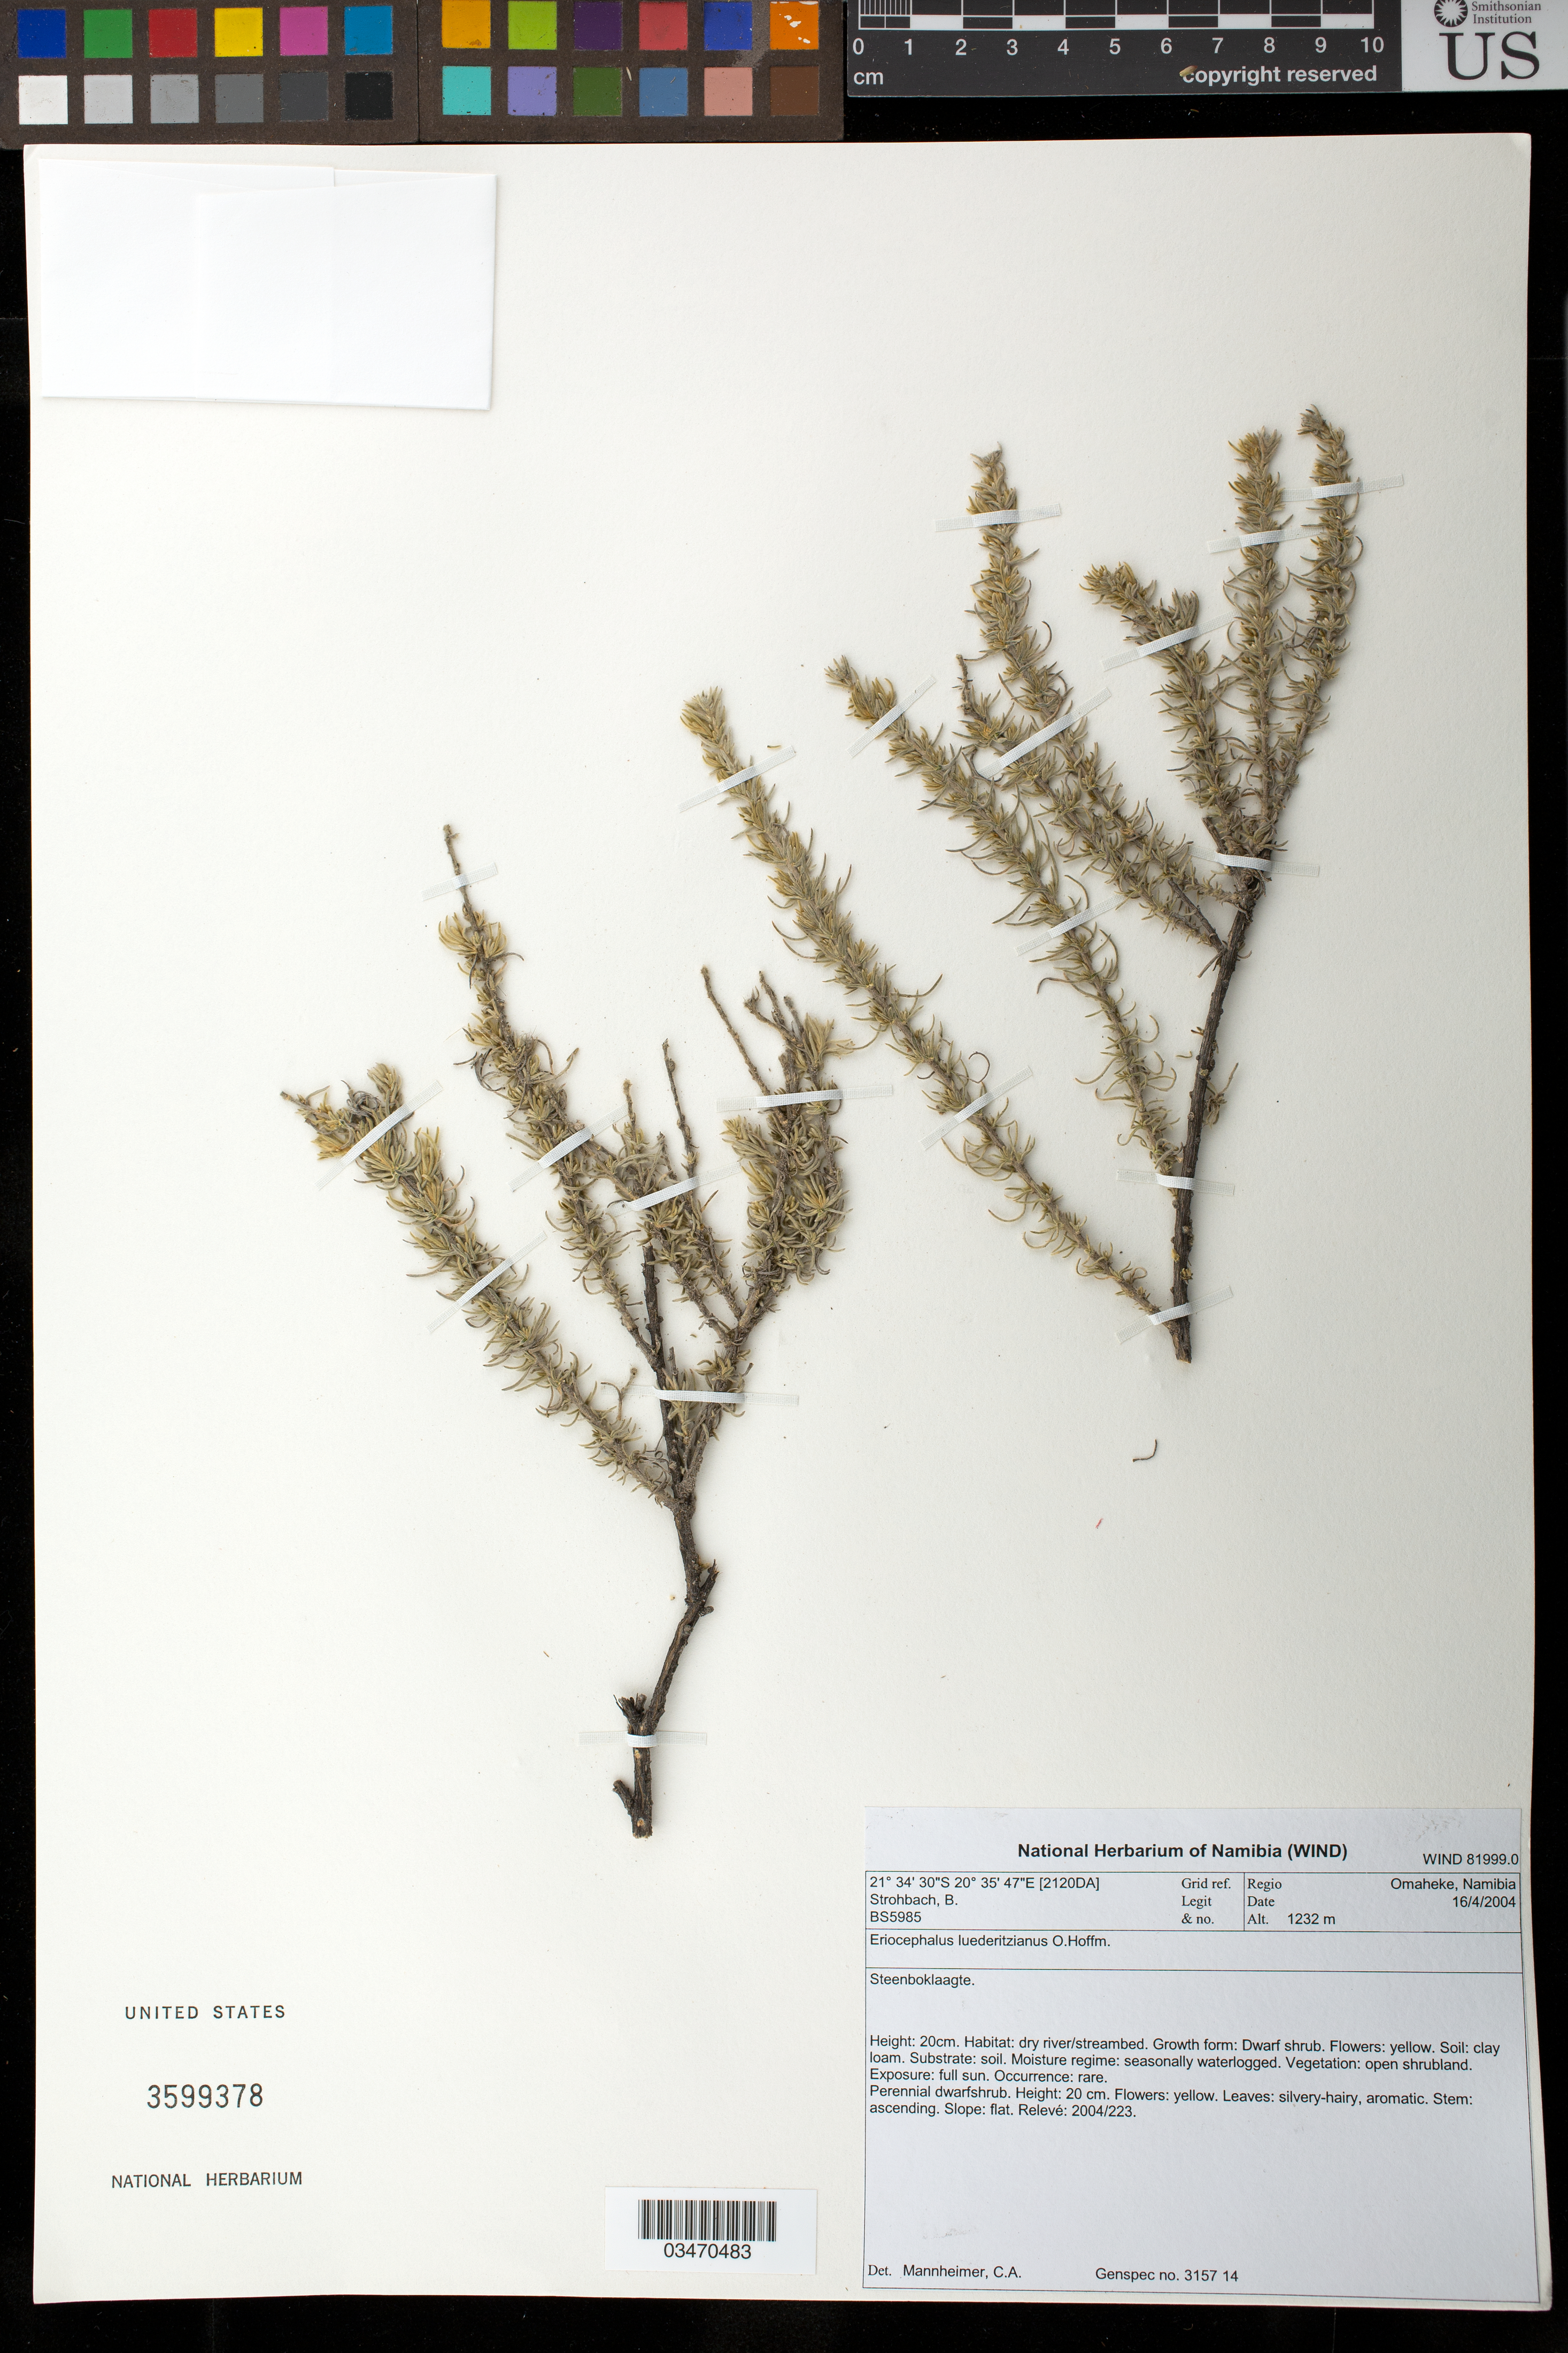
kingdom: Plantae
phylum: Tracheophyta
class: Magnoliopsida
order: Asterales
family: Asteraceae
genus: Eriocephalus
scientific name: Eriocephalus luederitzianus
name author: O. Hoffm.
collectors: B. Strohbach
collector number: BS5985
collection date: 2004-04-16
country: Namibia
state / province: Omaheke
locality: Steenboklaagte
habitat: Open shrubland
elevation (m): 1232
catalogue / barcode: US 3599378